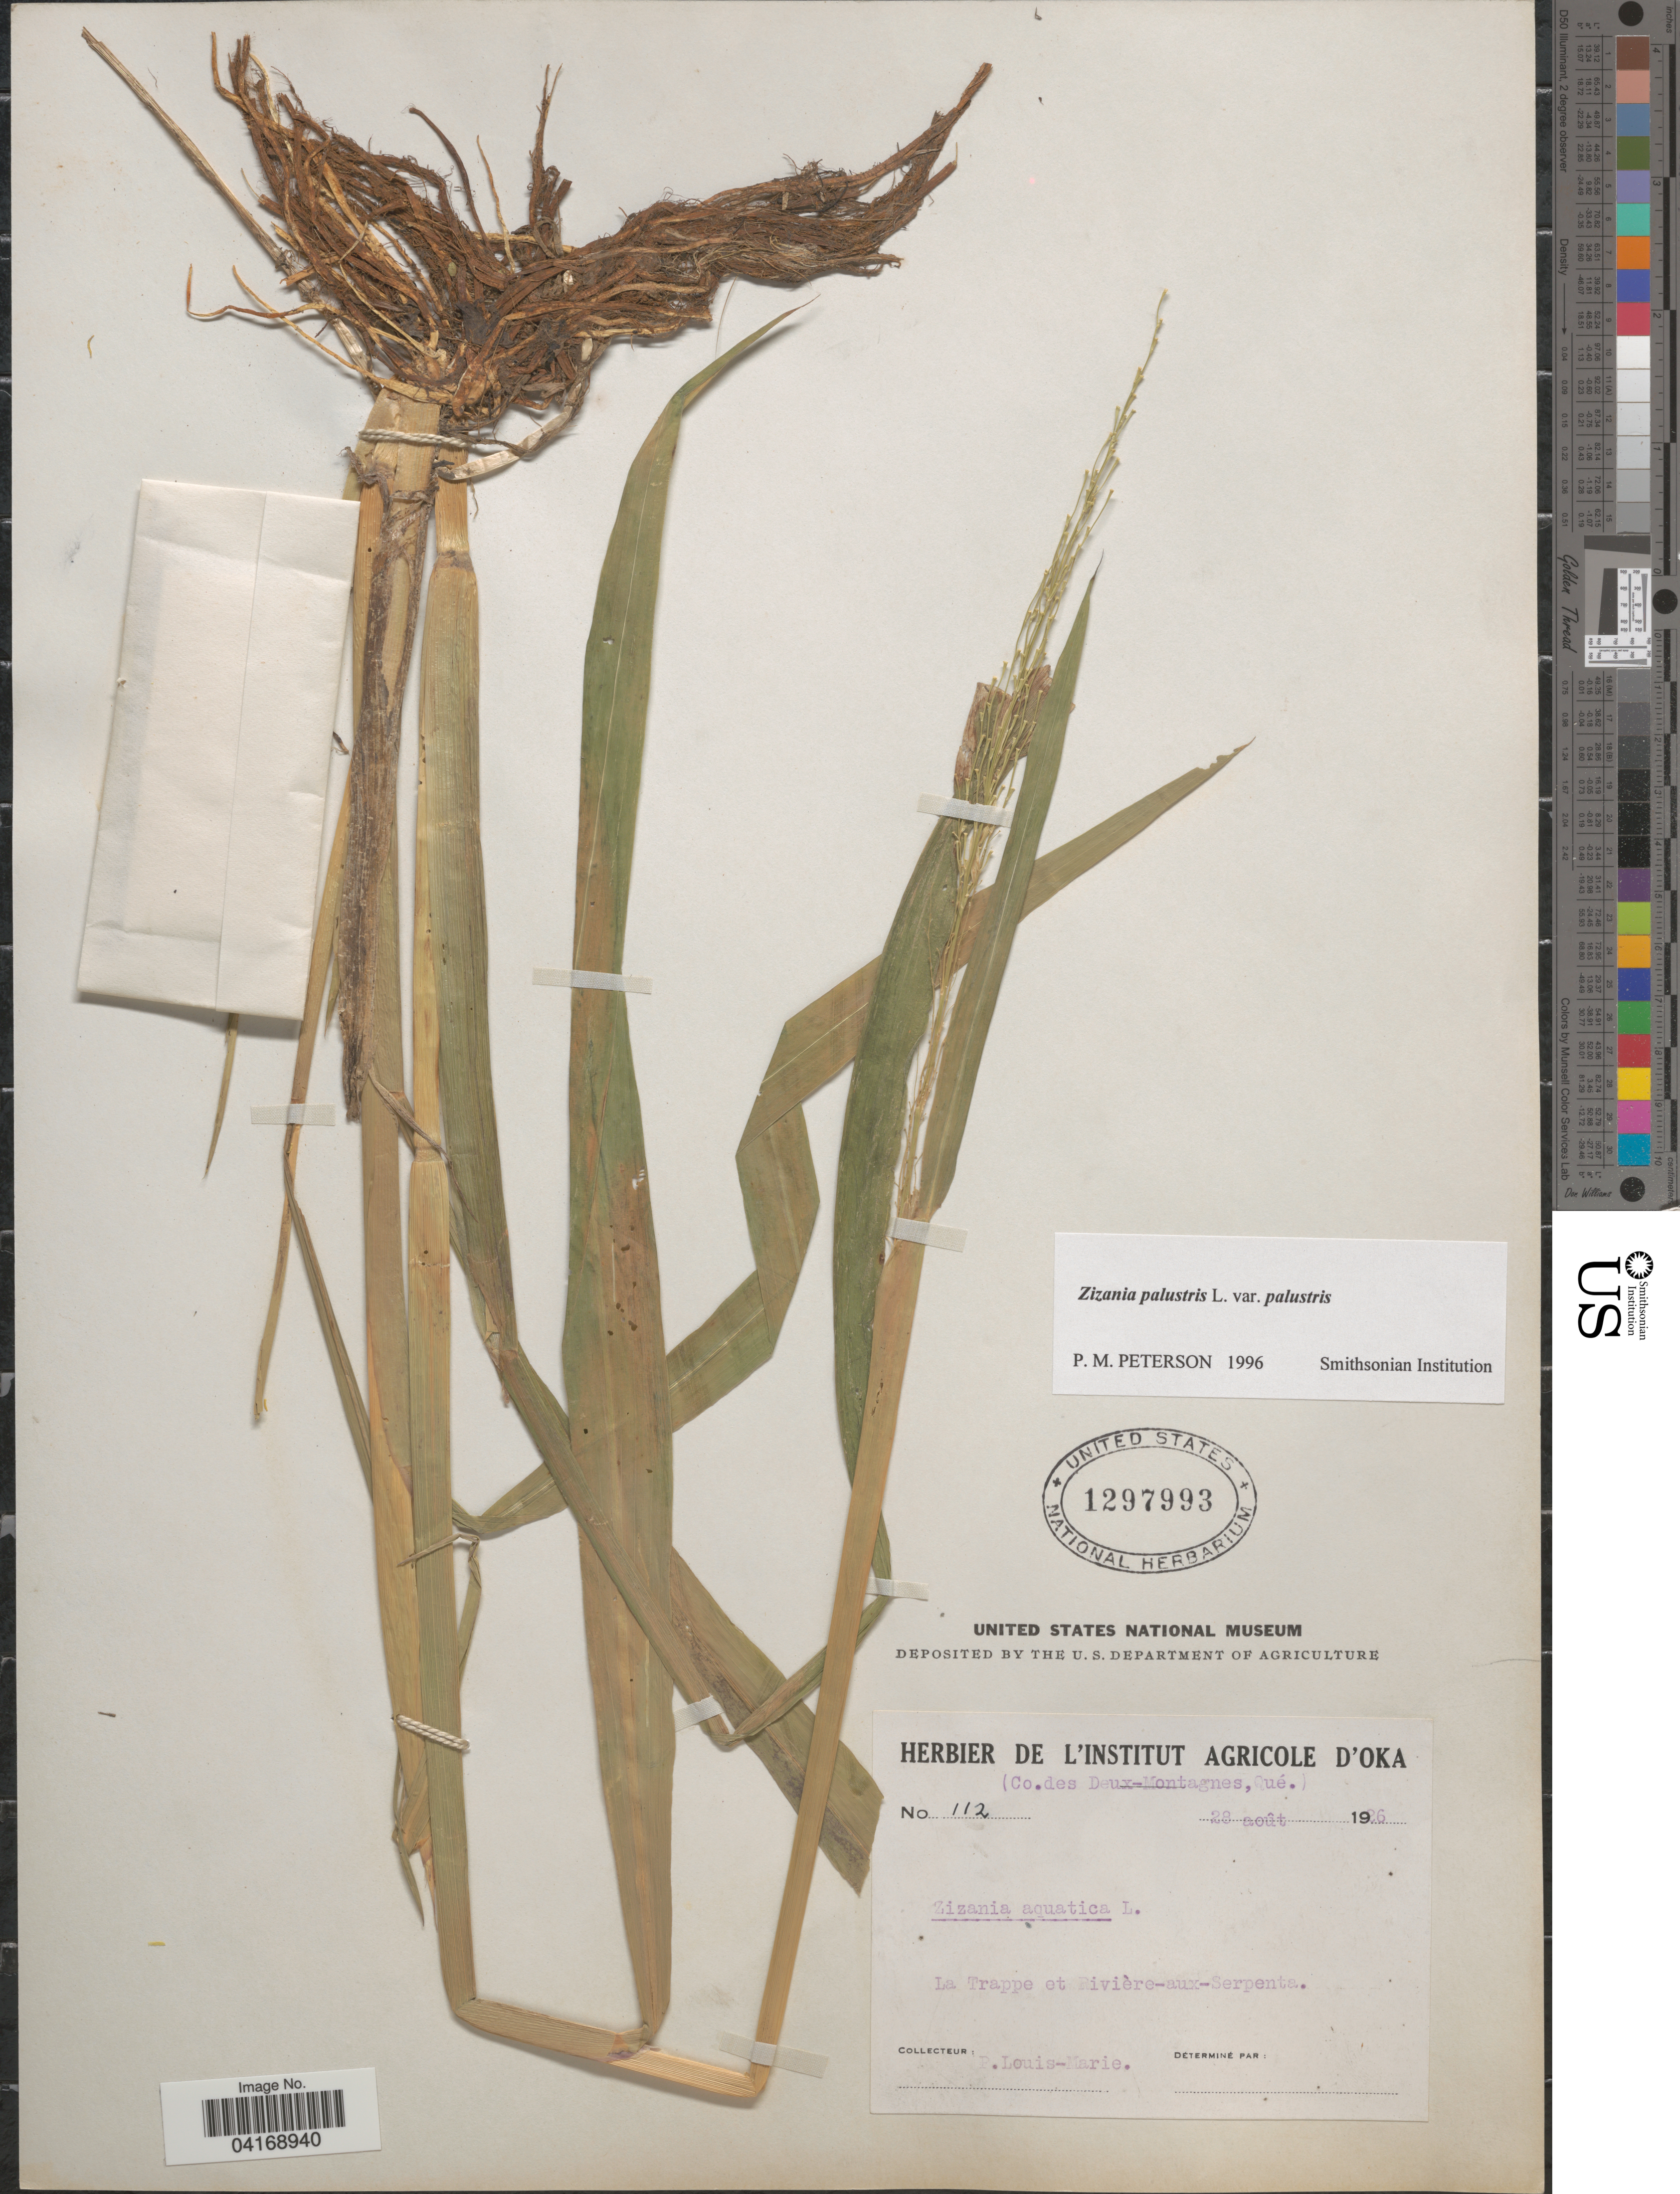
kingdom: Plantae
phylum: Tracheophyta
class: Liliopsida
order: Poales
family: Poaceae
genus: Zizania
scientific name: Zizania palustris var. palustris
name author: L.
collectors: L.-M. LaLonde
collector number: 112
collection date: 1986-08-28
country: Canada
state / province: Quebec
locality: Co. des Deux - Montagnes. La Trappe et Rivière-aux-Serpenta.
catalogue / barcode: US 1297993